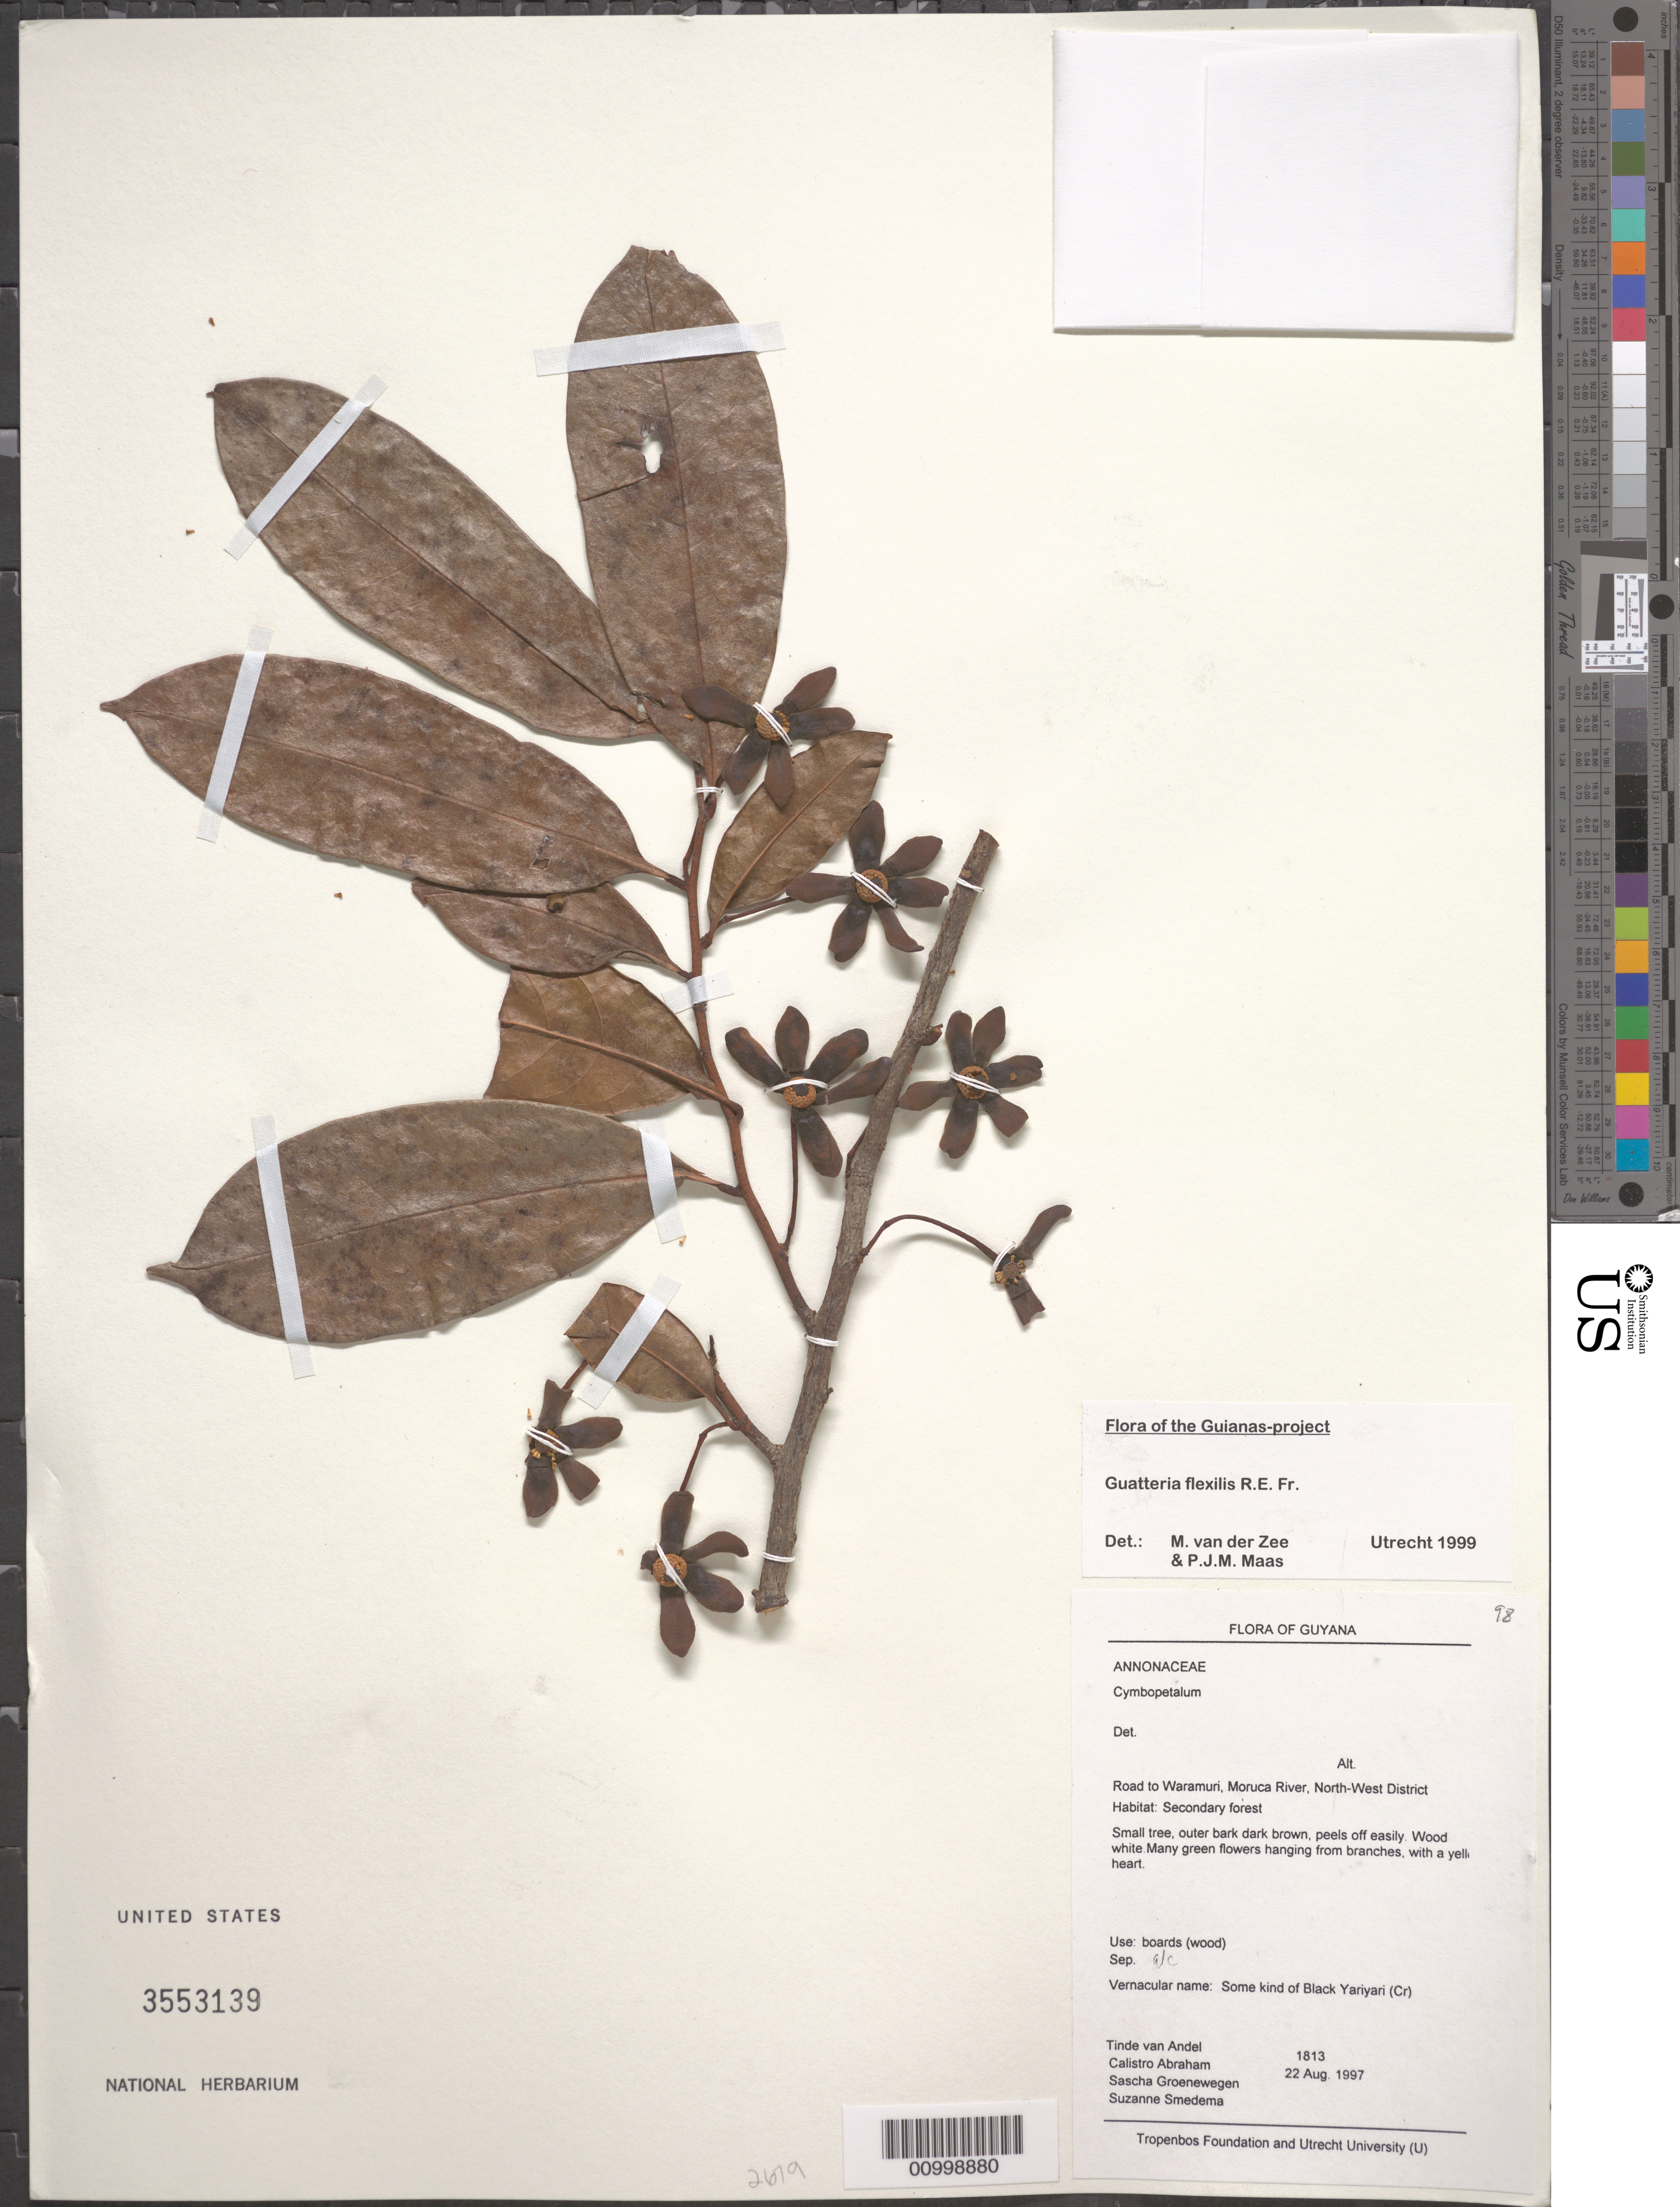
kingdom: Plantae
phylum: Tracheophyta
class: Magnoliopsida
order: Magnoliales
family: Annonaceae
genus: Guatteria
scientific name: Guatteria flexilis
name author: R.E. Fr.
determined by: van der Zee, M.; Maas, P. J.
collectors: T. R. van Andel, C. Abraham, S. Groenewegen & S. Smedema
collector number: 1813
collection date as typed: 22-Aug-97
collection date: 1997-08-22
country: Guyana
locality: Waramuri, road to; Moruca River, North-West District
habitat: Secondary forest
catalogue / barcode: US 3553139